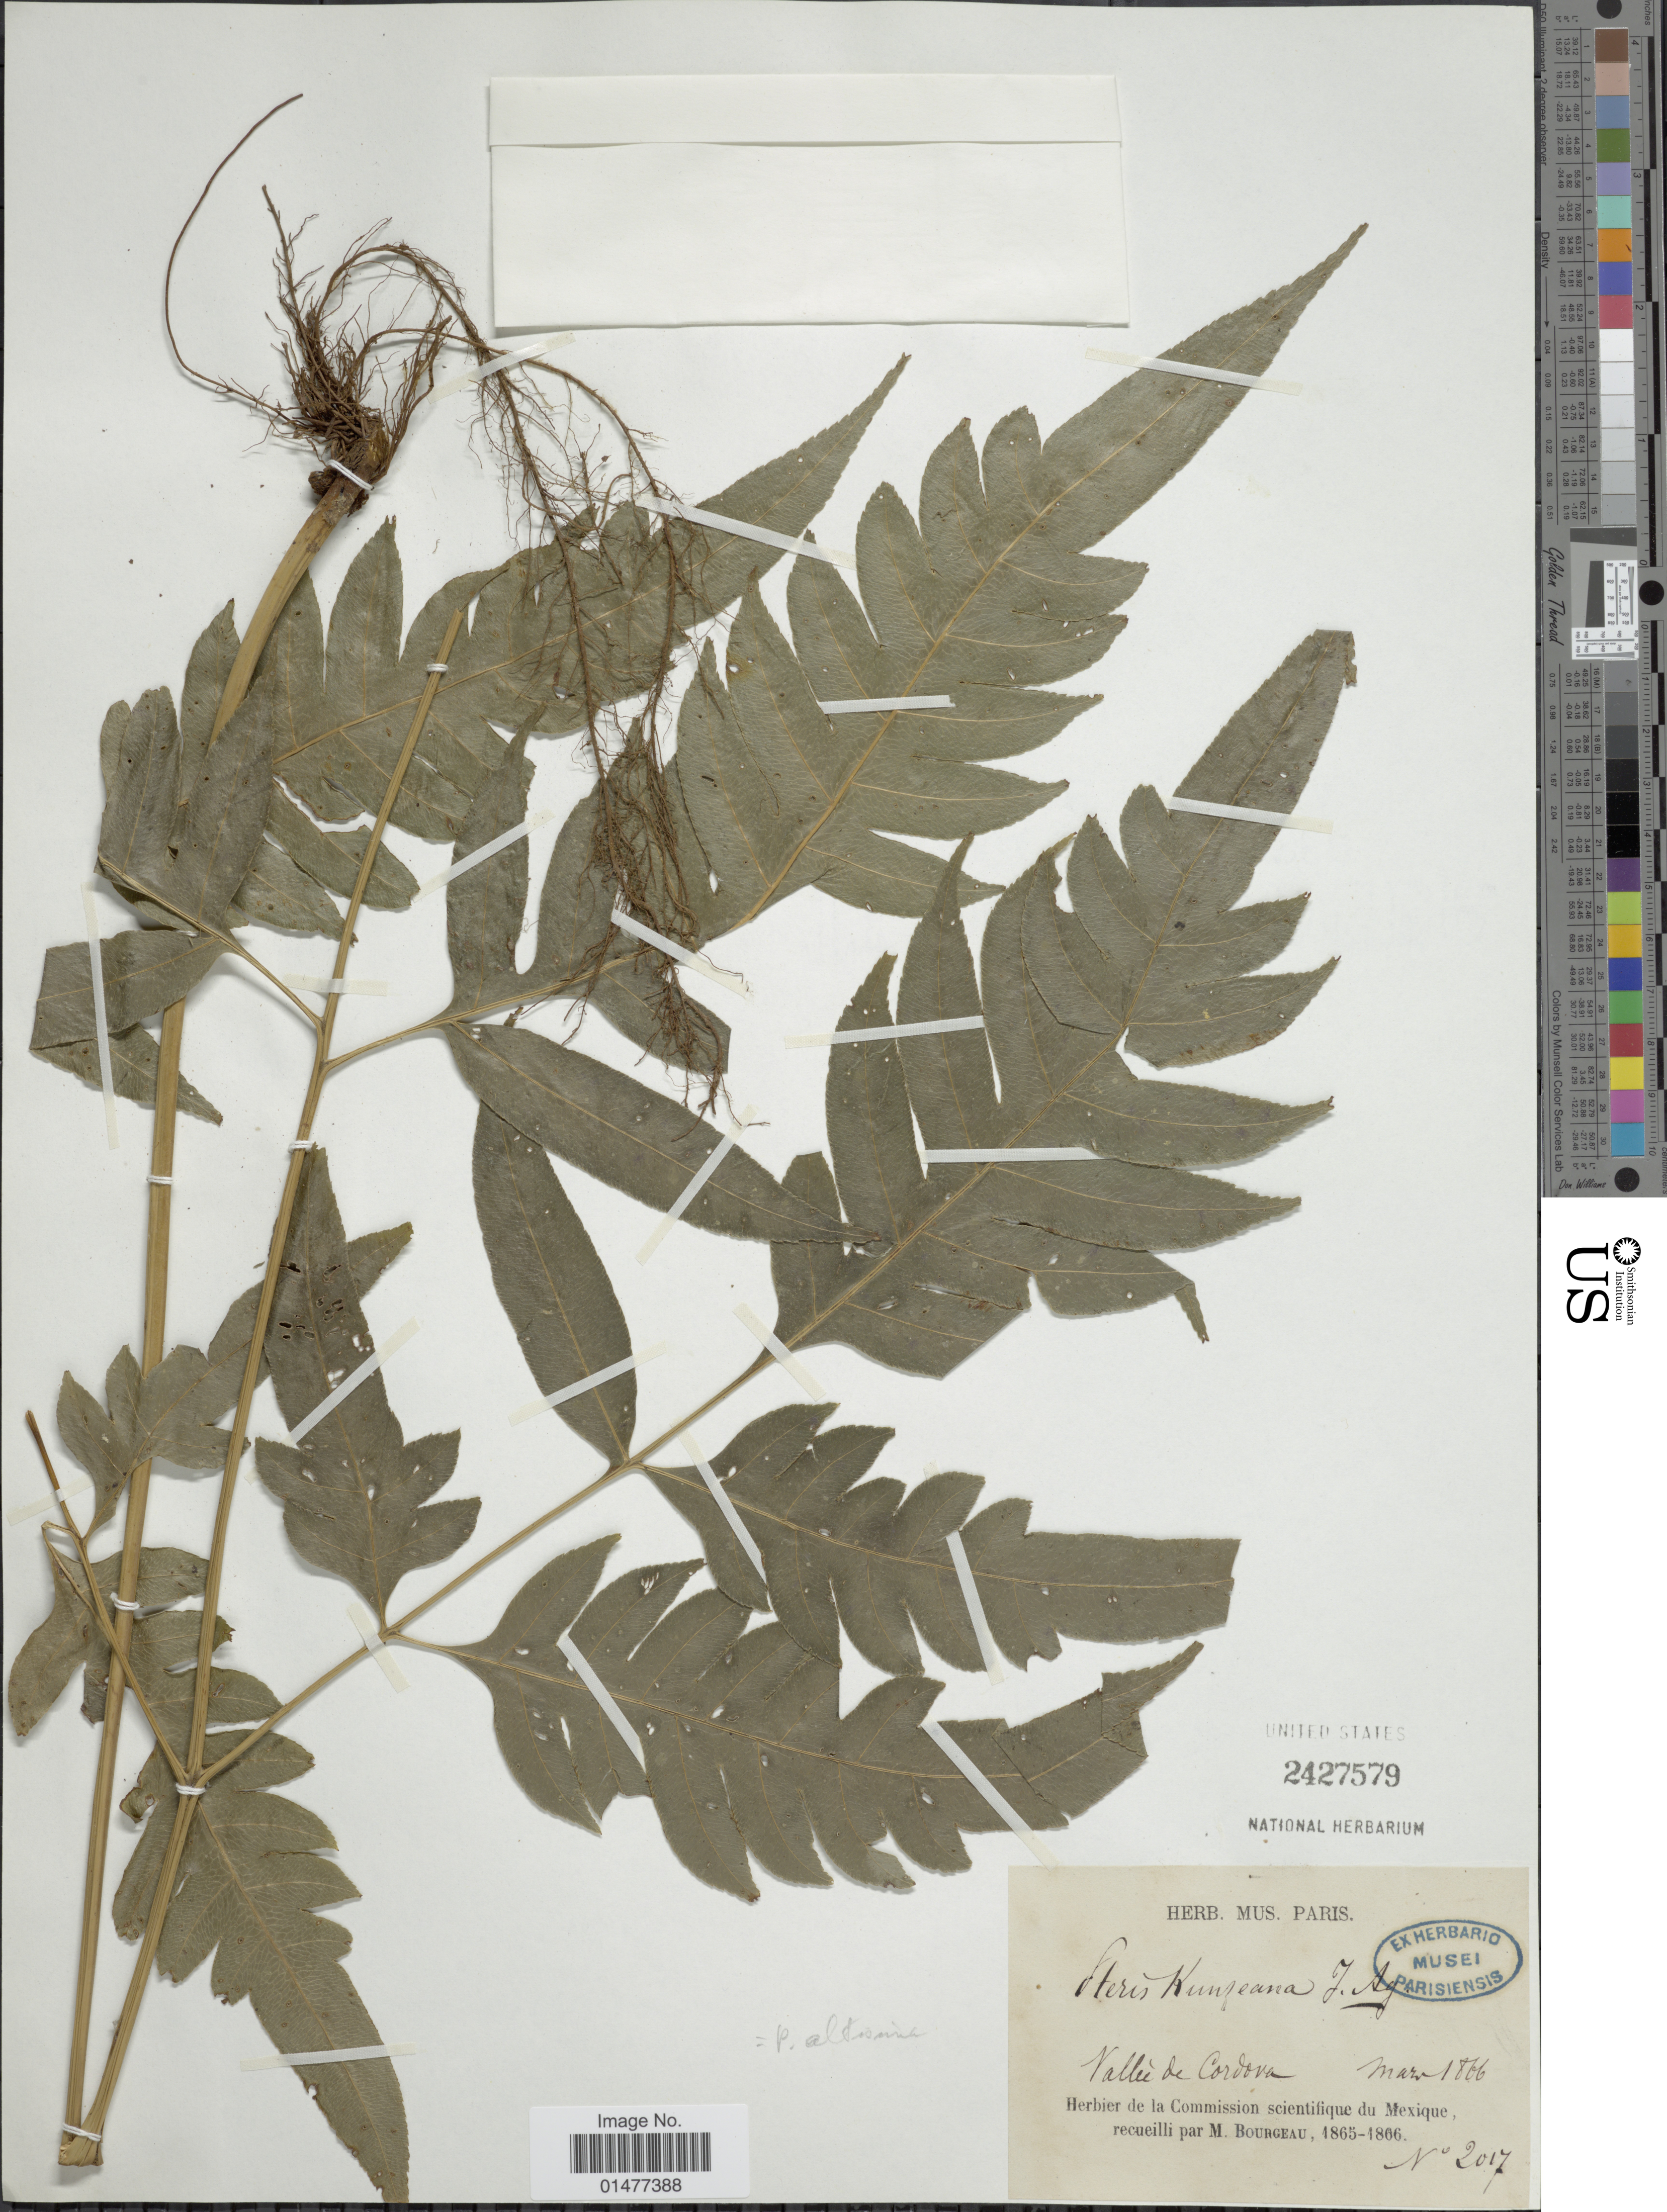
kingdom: Plantae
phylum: Tracheophyta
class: Polypodiopsida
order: Polypodiales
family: Pteridaceae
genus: Pteris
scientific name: Pteris altissima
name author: Poir.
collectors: M. Bourgeau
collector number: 2017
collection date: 1866-03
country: Mexico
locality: Vallee de Cordova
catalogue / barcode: US 2427579